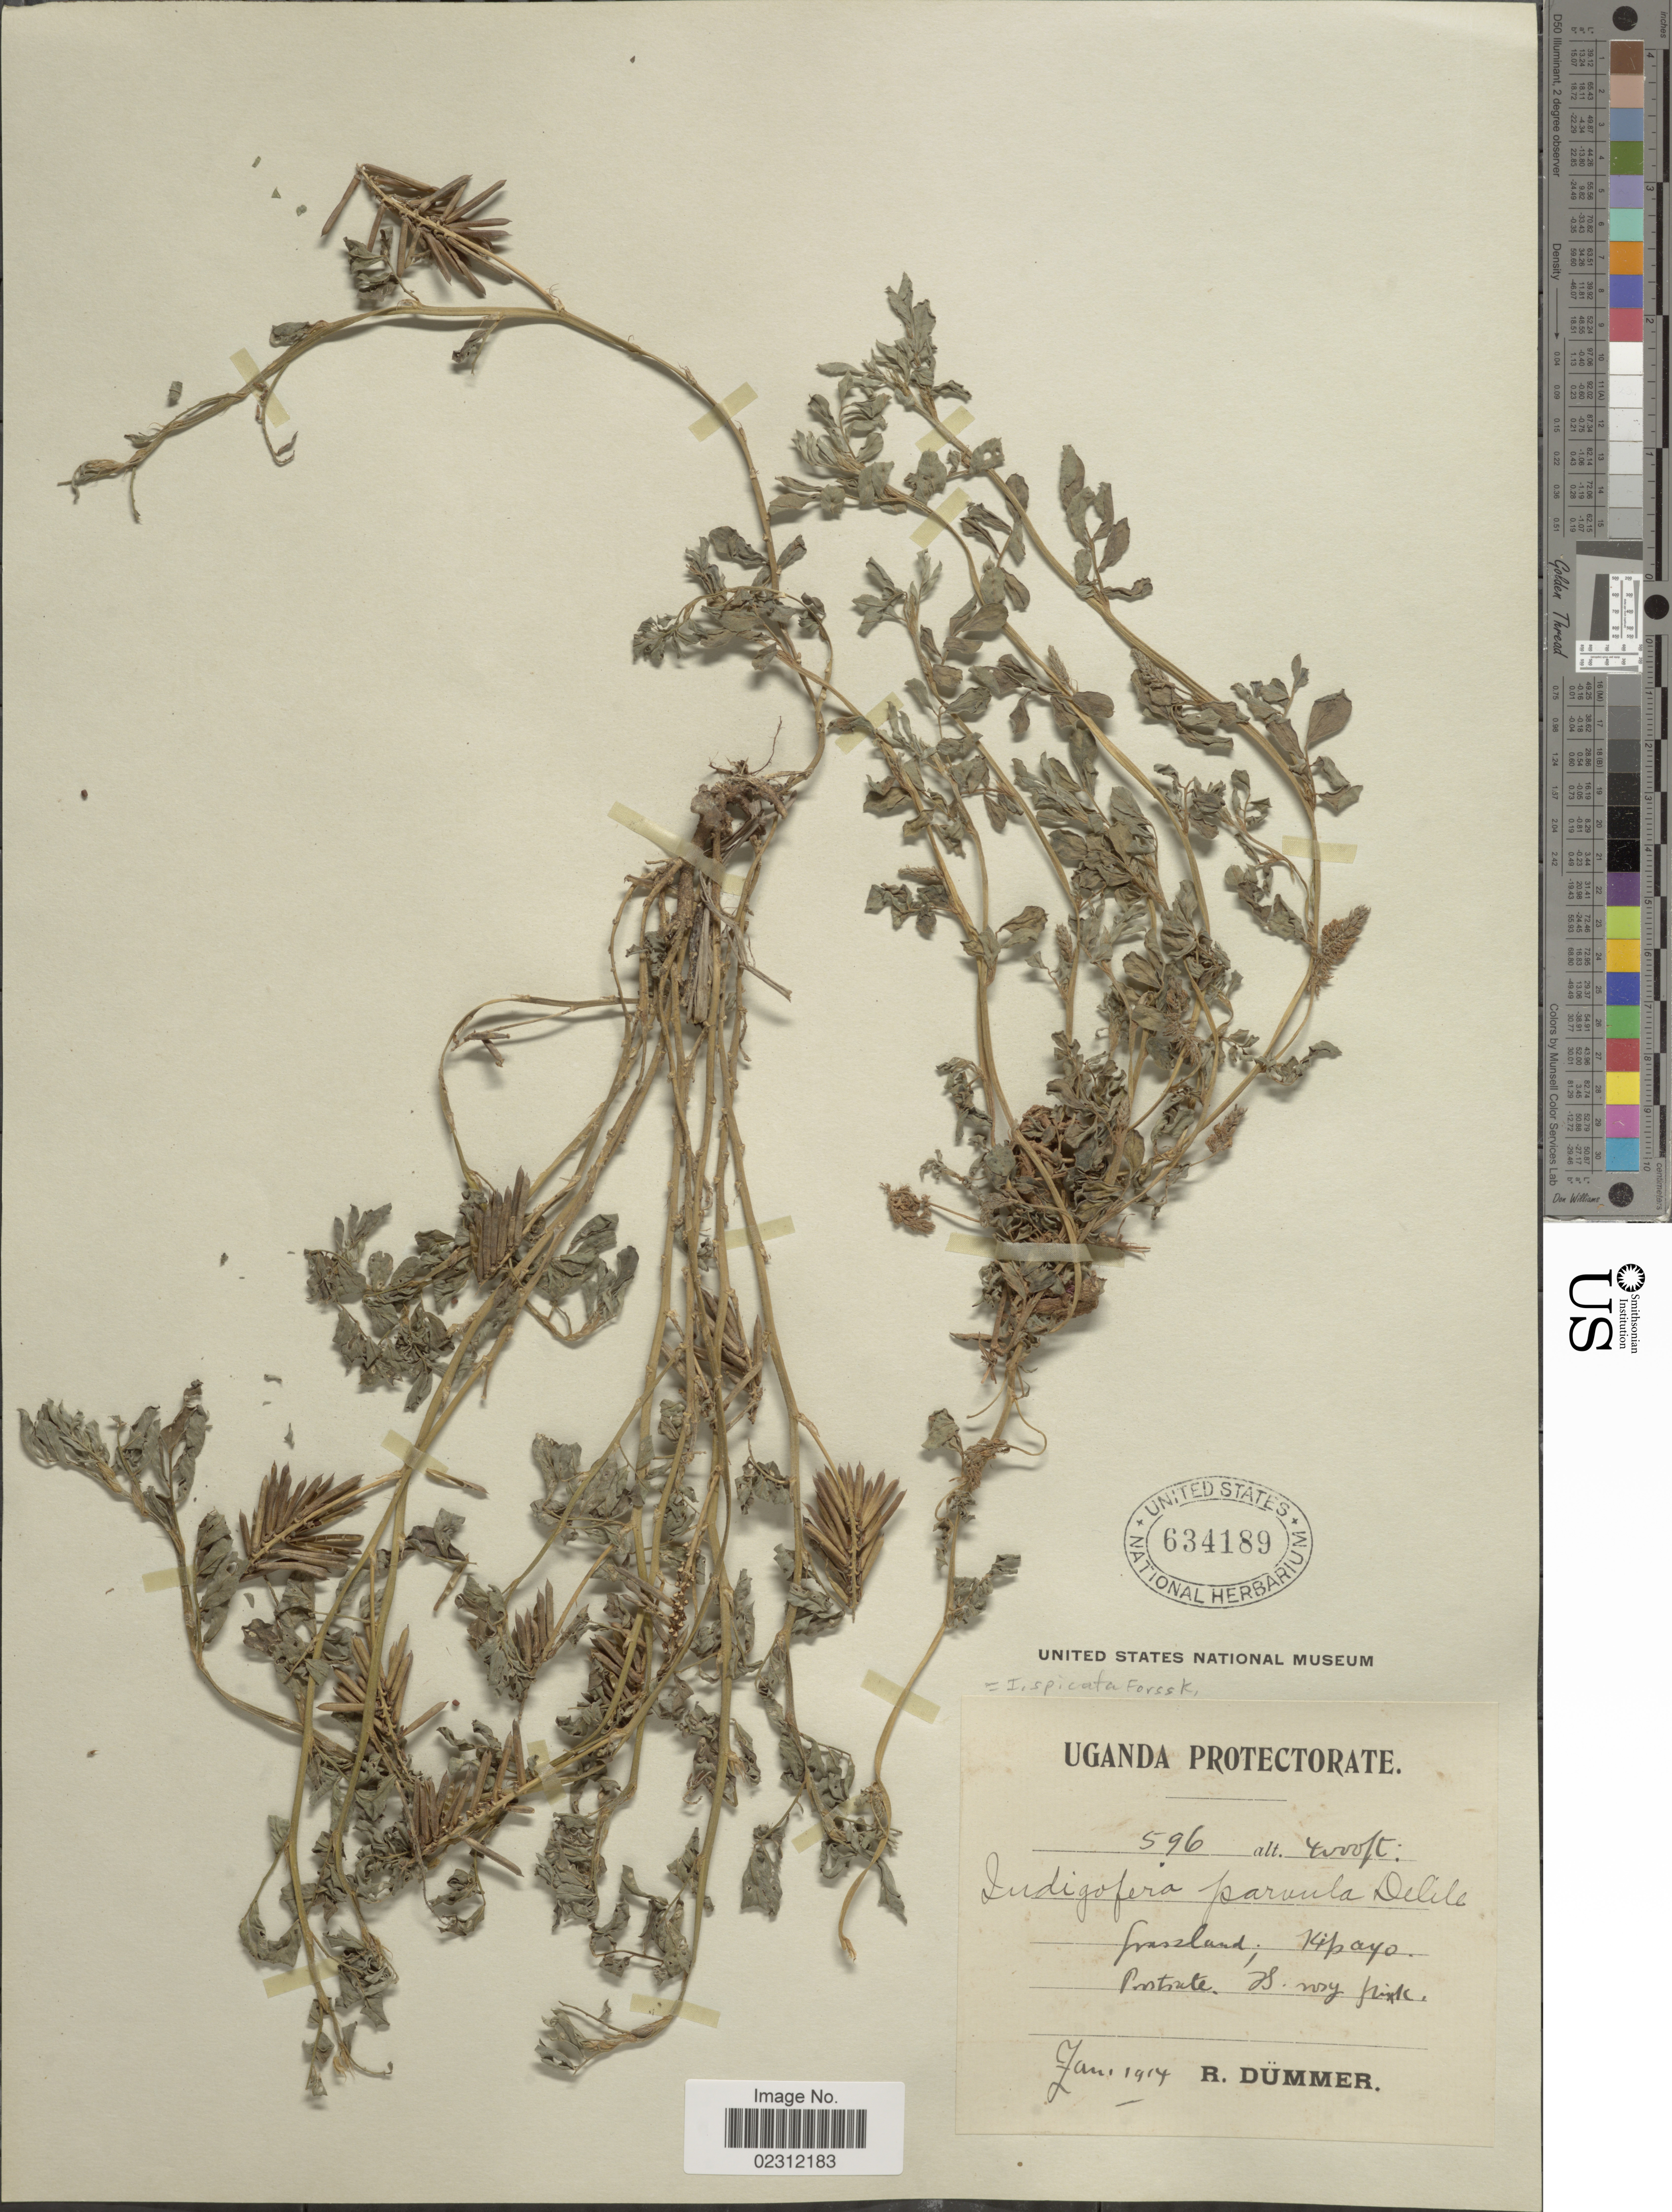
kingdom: Plantae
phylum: Tracheophyta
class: Magnoliopsida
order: Fabales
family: Fabaceae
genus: Indigofera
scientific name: Indigofera spicata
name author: Forssk.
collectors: R. Dümmer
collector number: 596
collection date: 1914-01-01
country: Uganda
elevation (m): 1219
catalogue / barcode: US 634189